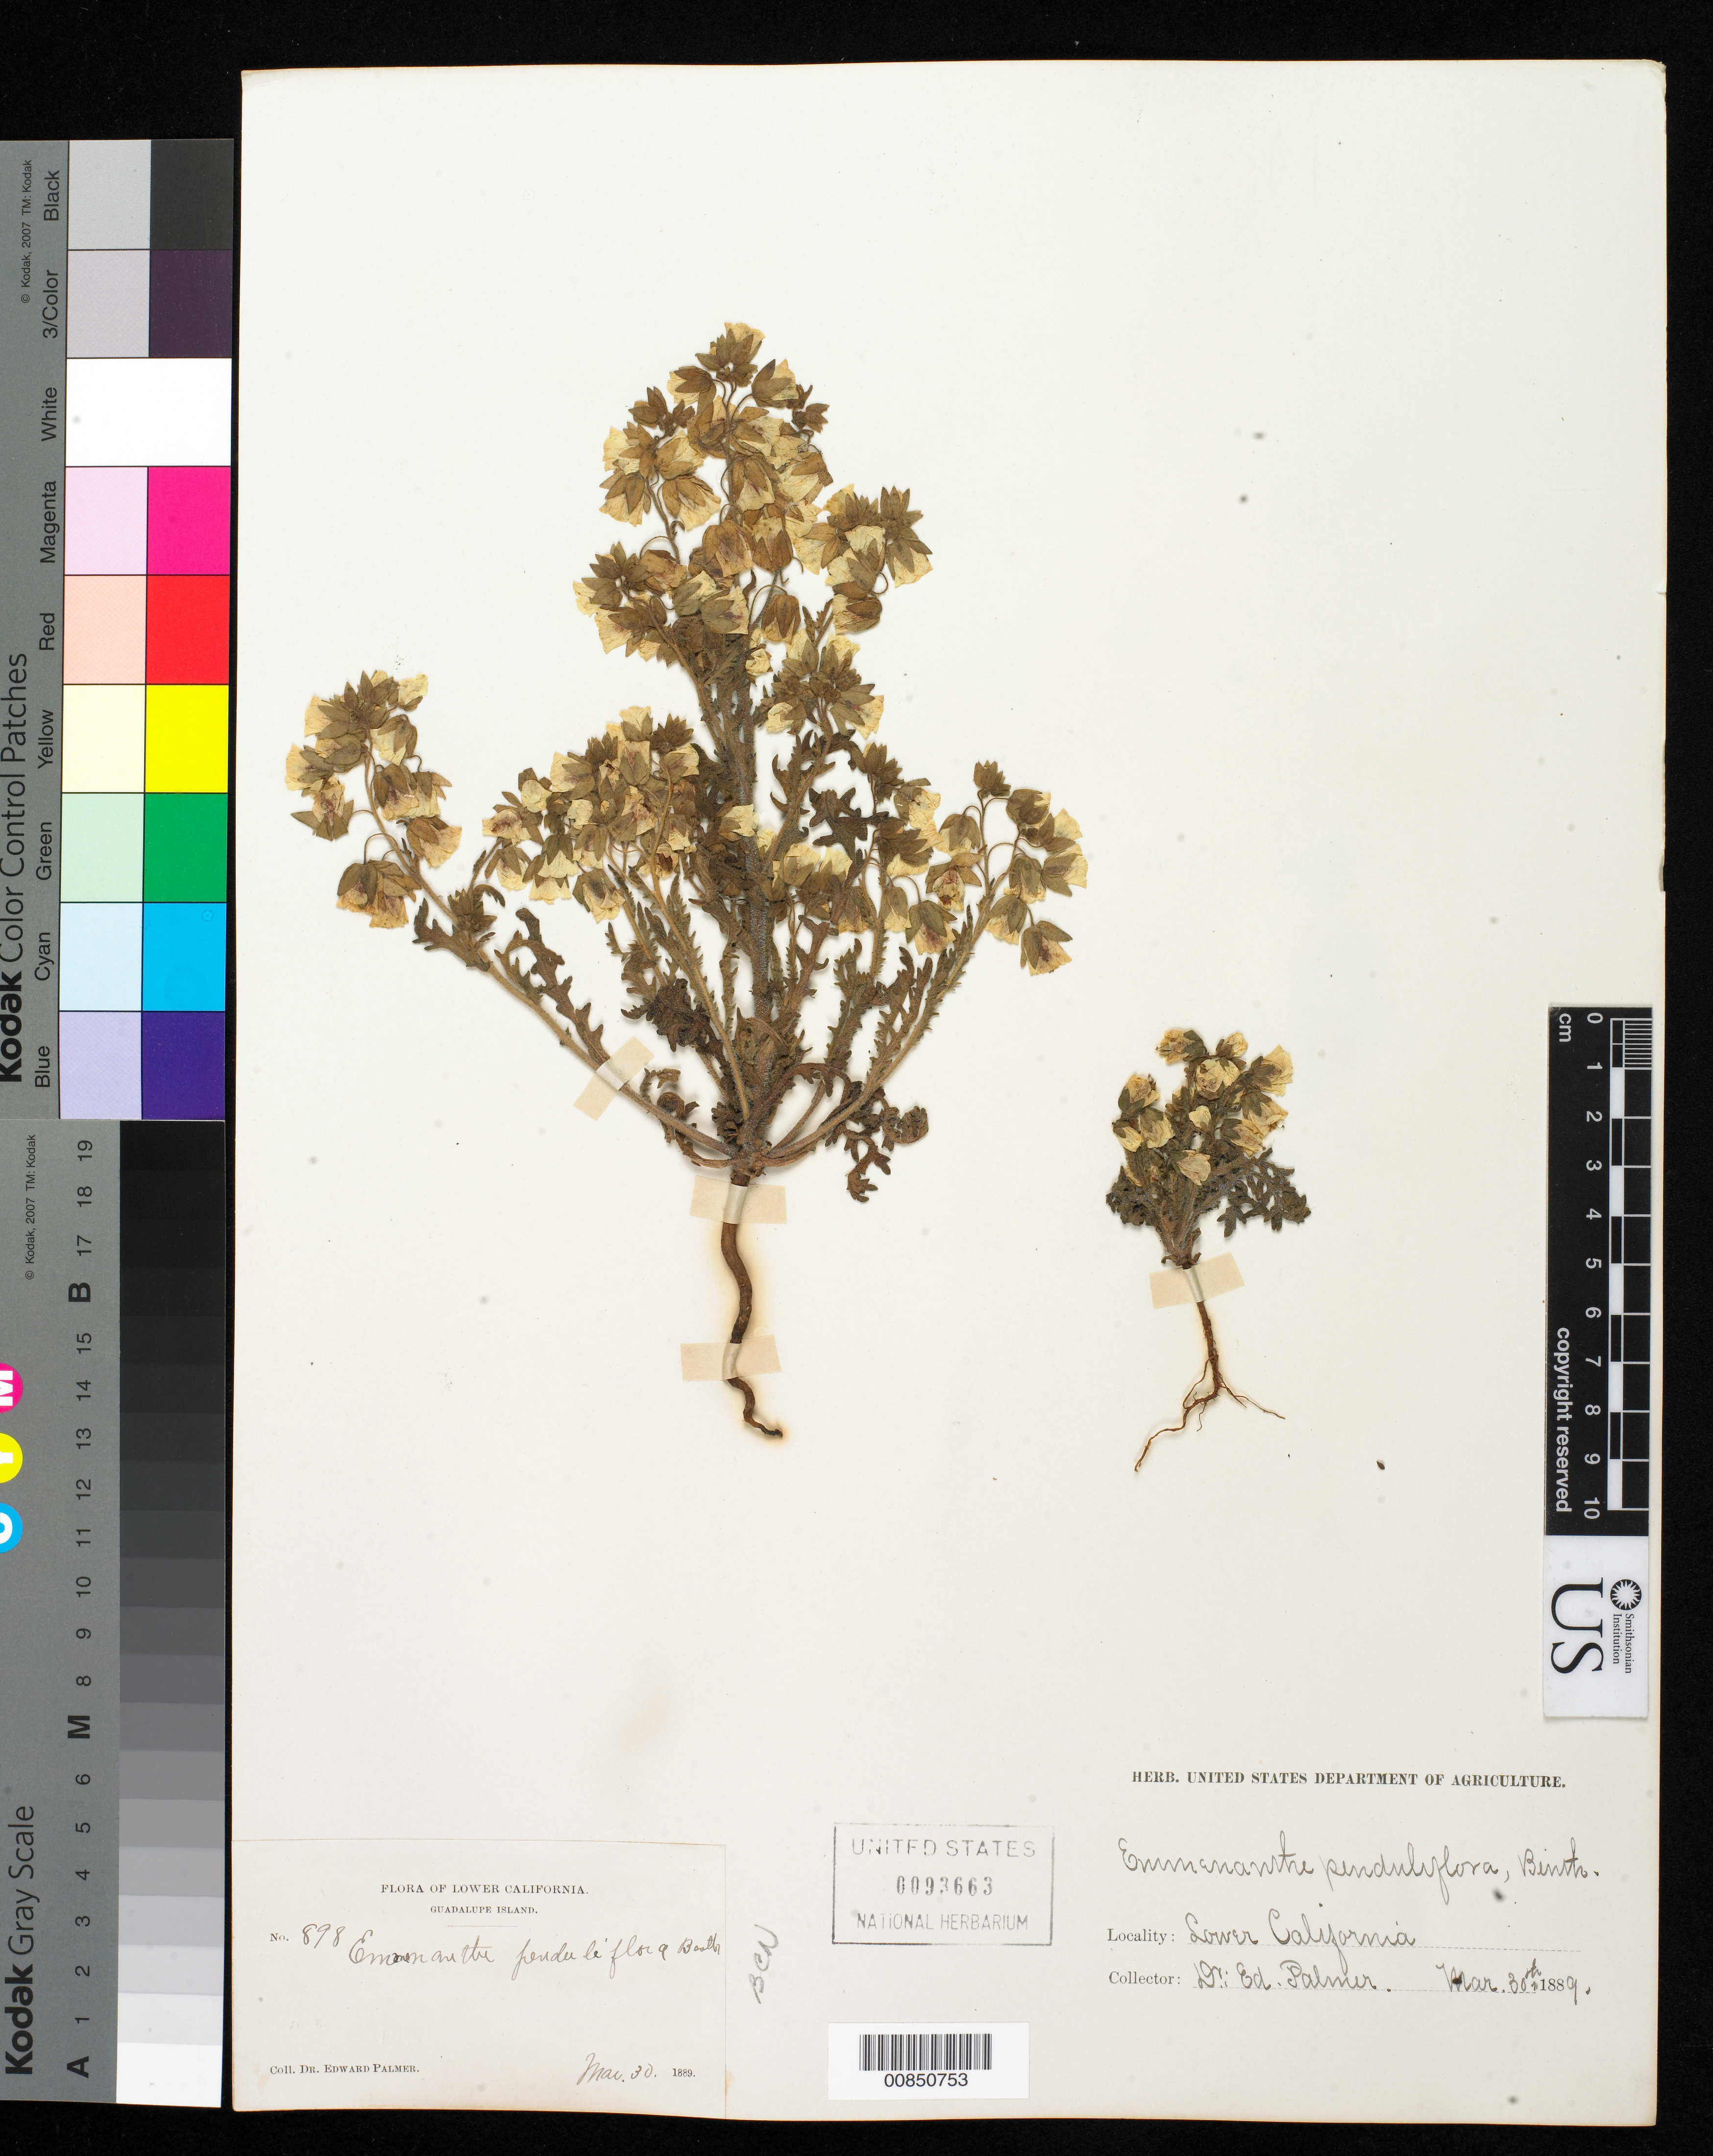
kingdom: Plantae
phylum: Tracheophyta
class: Magnoliopsida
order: Boraginales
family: Hydrophyllaceae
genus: Emmenanthe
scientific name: Emmenanthe penduliflora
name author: Benth.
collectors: E. Palmer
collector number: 898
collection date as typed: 30 Mar 1889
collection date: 1889-03-30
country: Mexico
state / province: Baja California Norte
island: Guadalupe I.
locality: Guadalupe Island, Baja California.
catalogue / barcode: US 93663